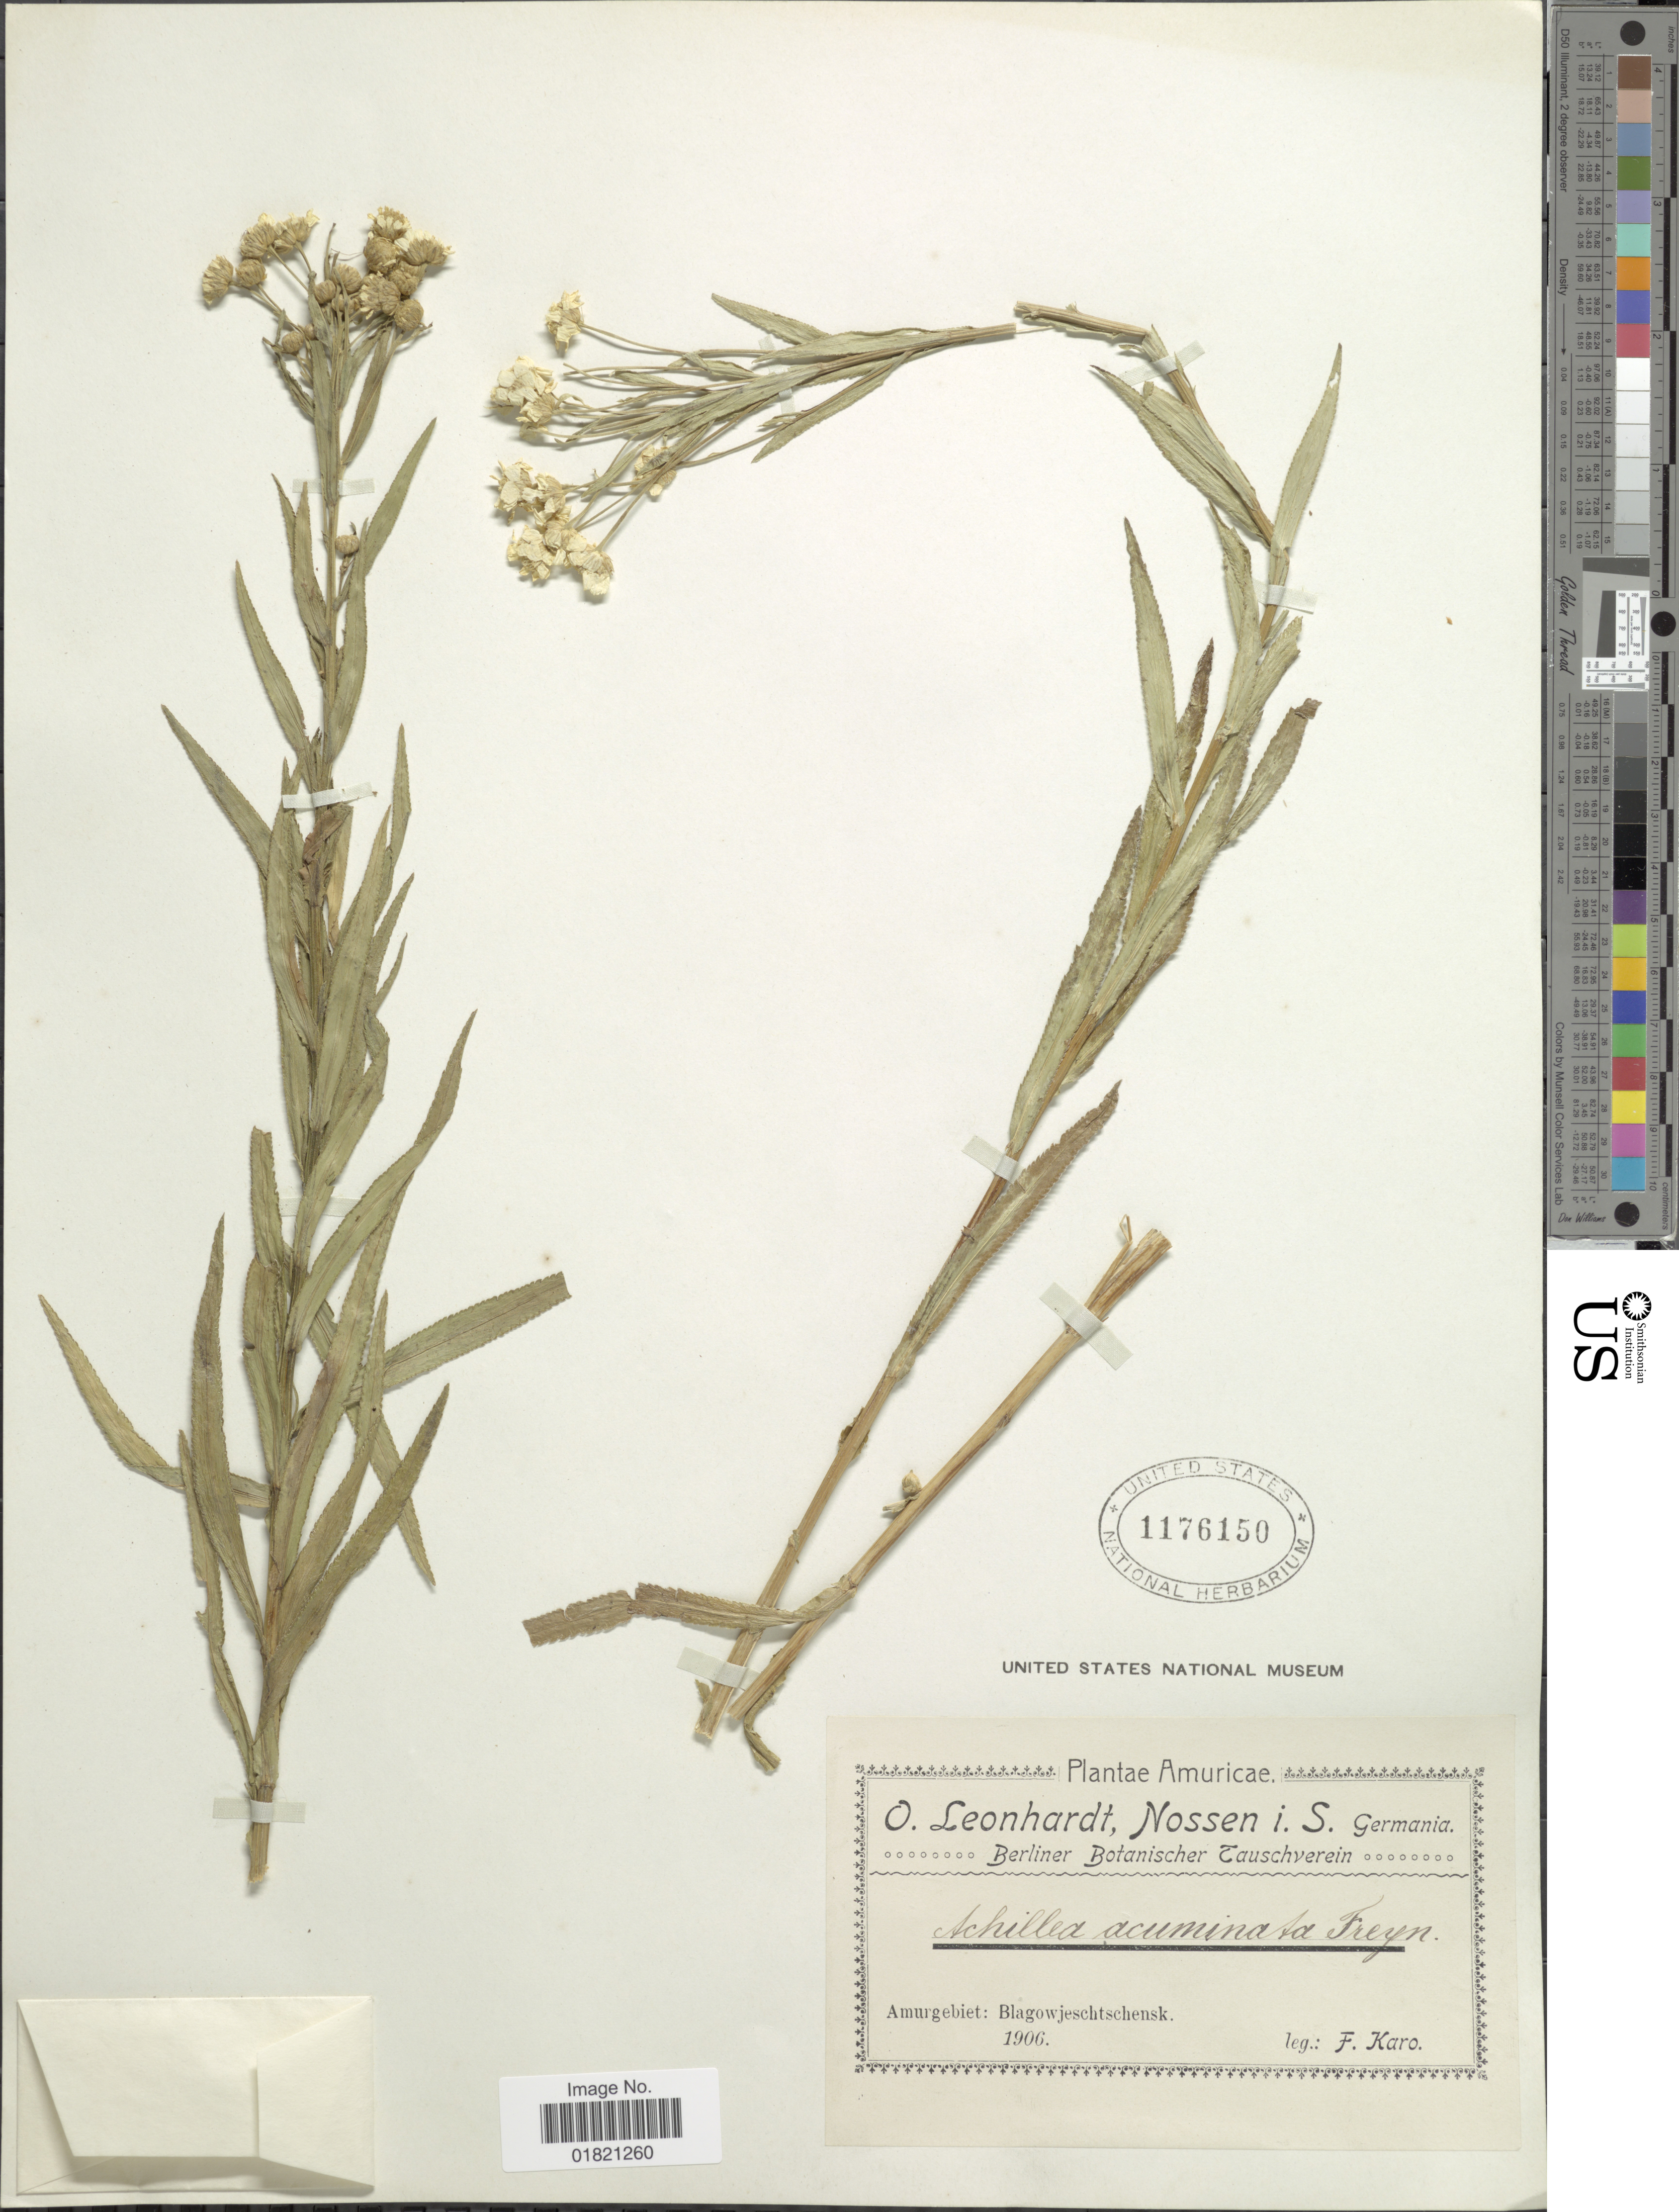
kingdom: Plantae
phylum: Tracheophyta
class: Magnoliopsida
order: Asterales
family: Asteraceae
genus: Achillea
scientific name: Achillea ptarmica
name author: L.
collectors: F. Karo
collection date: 1906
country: Russian Federation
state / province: Amur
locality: Amurgebiet: Blagowjeschtschensk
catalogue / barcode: US 1176150